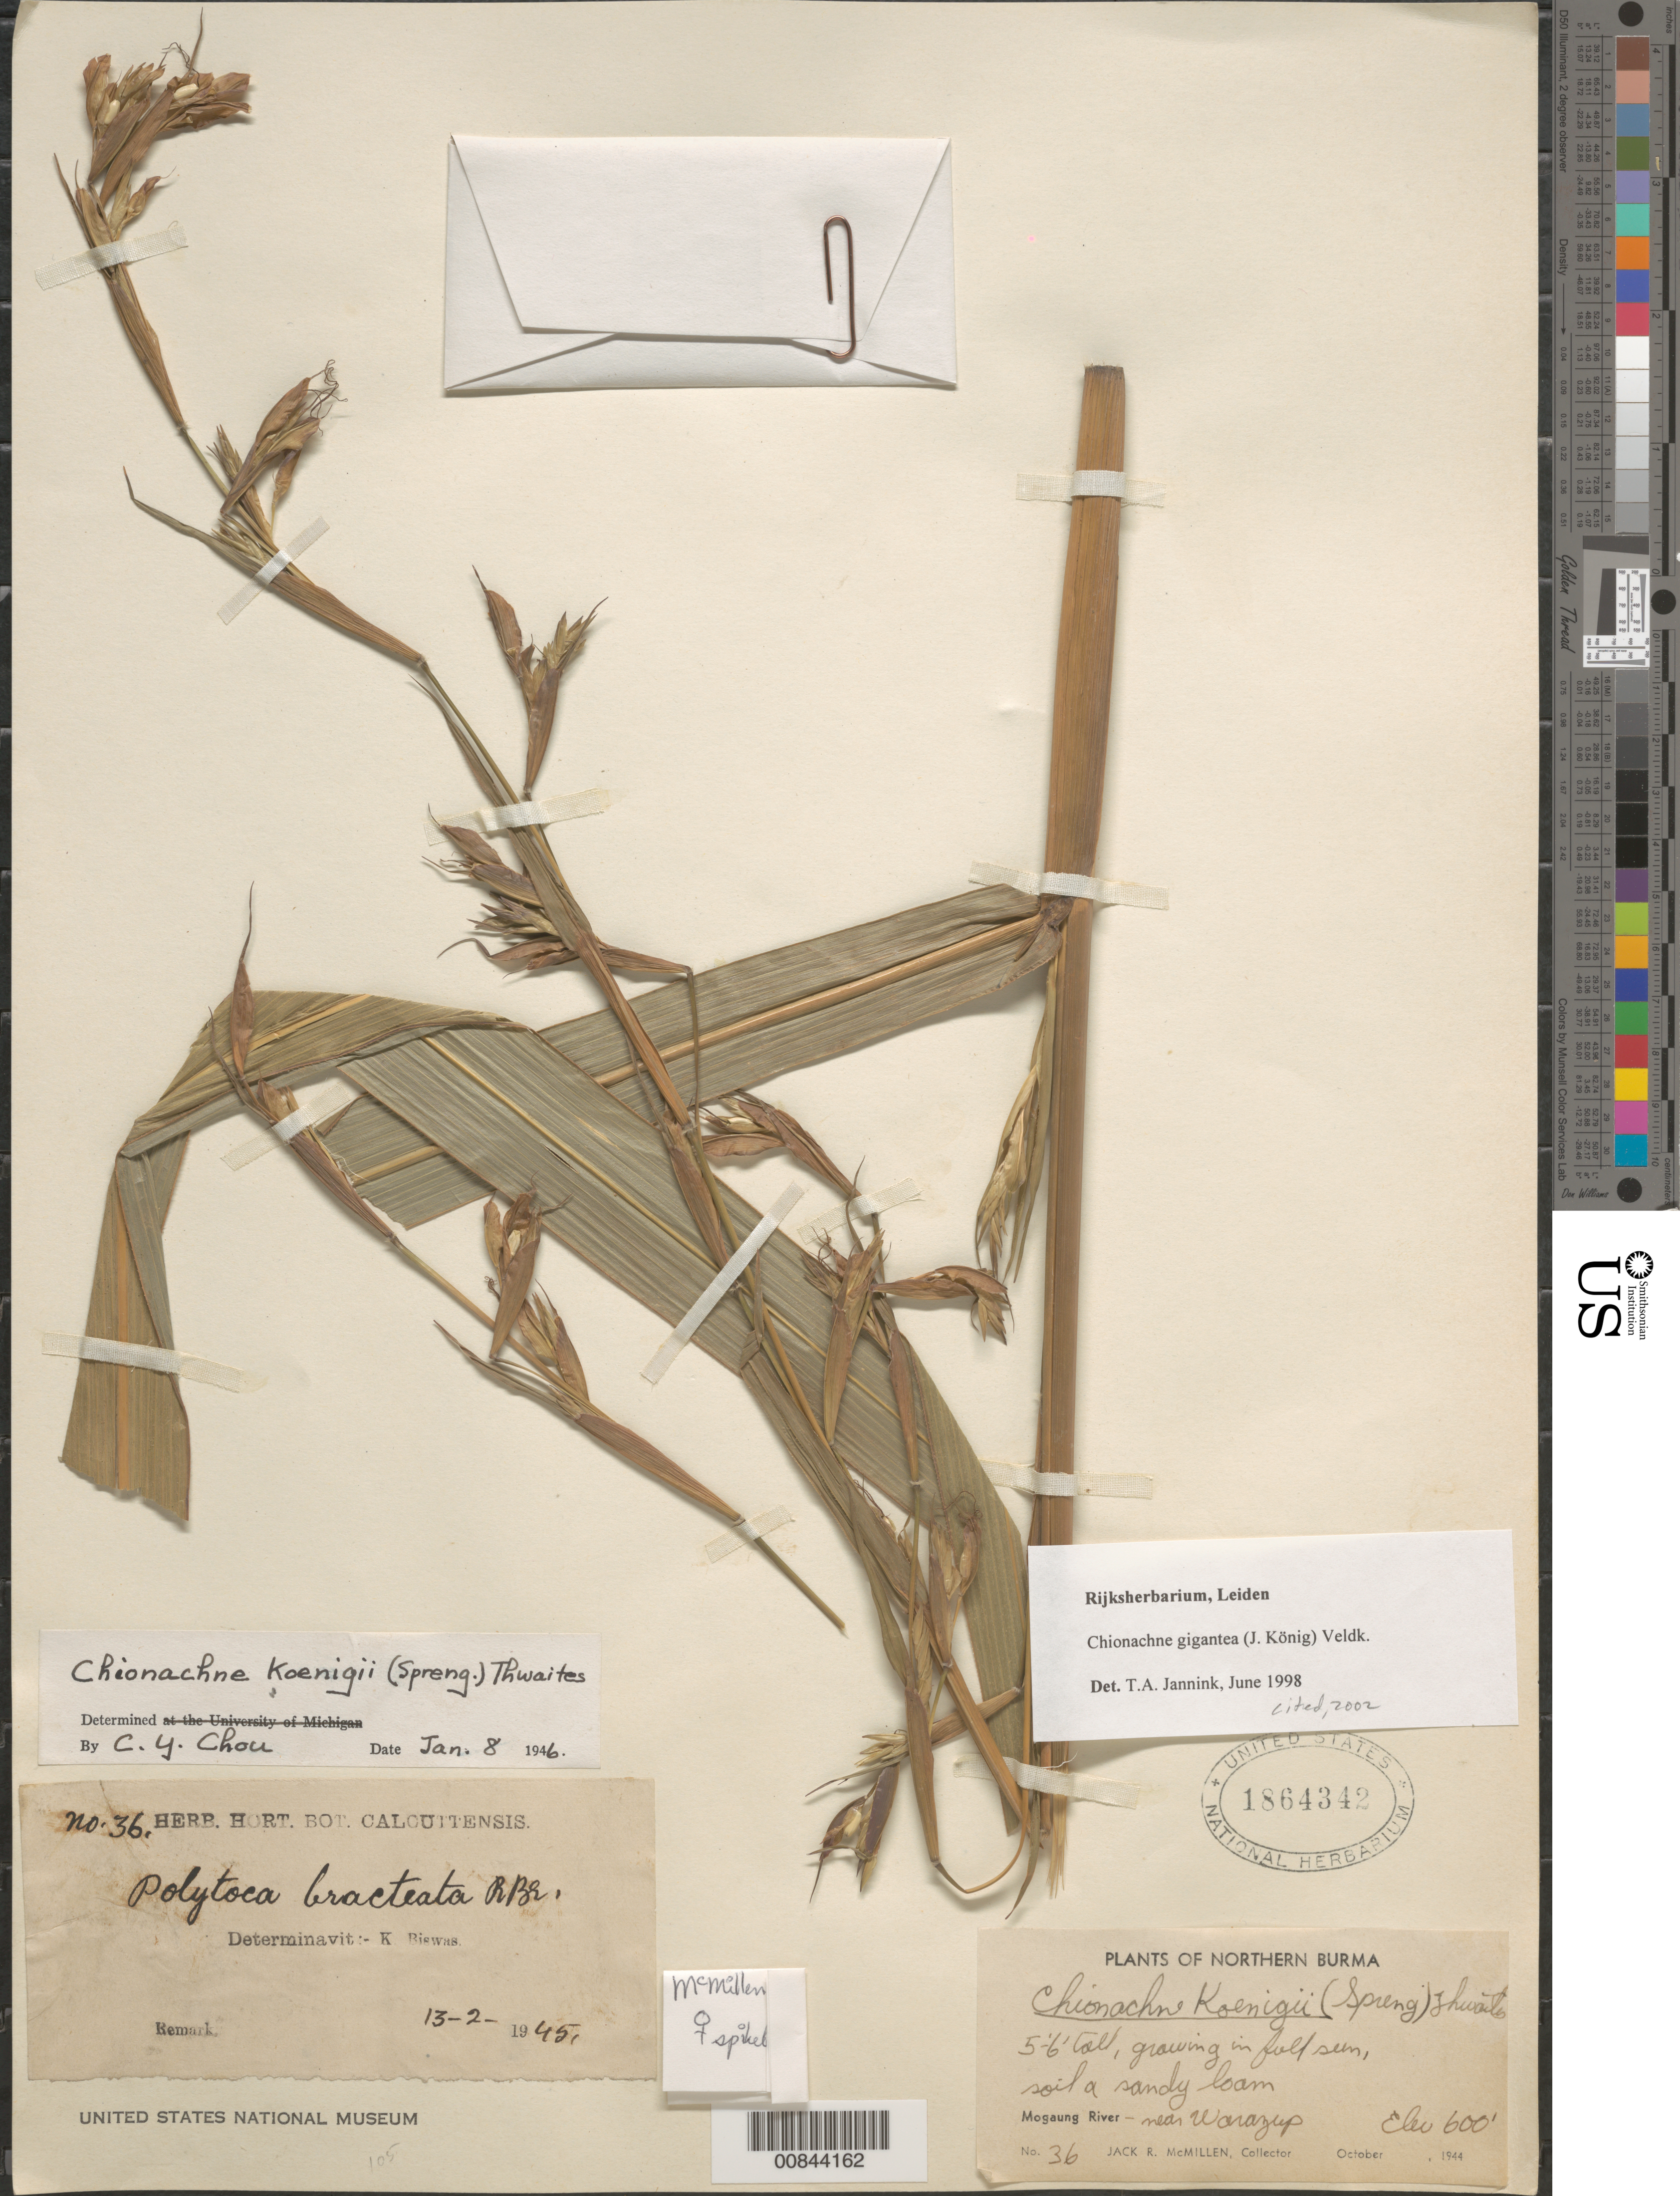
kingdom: Plantae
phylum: Tracheophyta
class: Liliopsida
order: Poales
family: Poaceae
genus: Chionachne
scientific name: Chionachne gigantea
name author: (J. Koenig) Veldkamp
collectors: J. McMillen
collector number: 36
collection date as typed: Oct 1944 or 13 Feb 1945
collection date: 1944-10 or 1945-02-13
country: Myanmar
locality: Northern Burma, Mogaung River, near Warazup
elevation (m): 183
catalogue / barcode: US 1864342